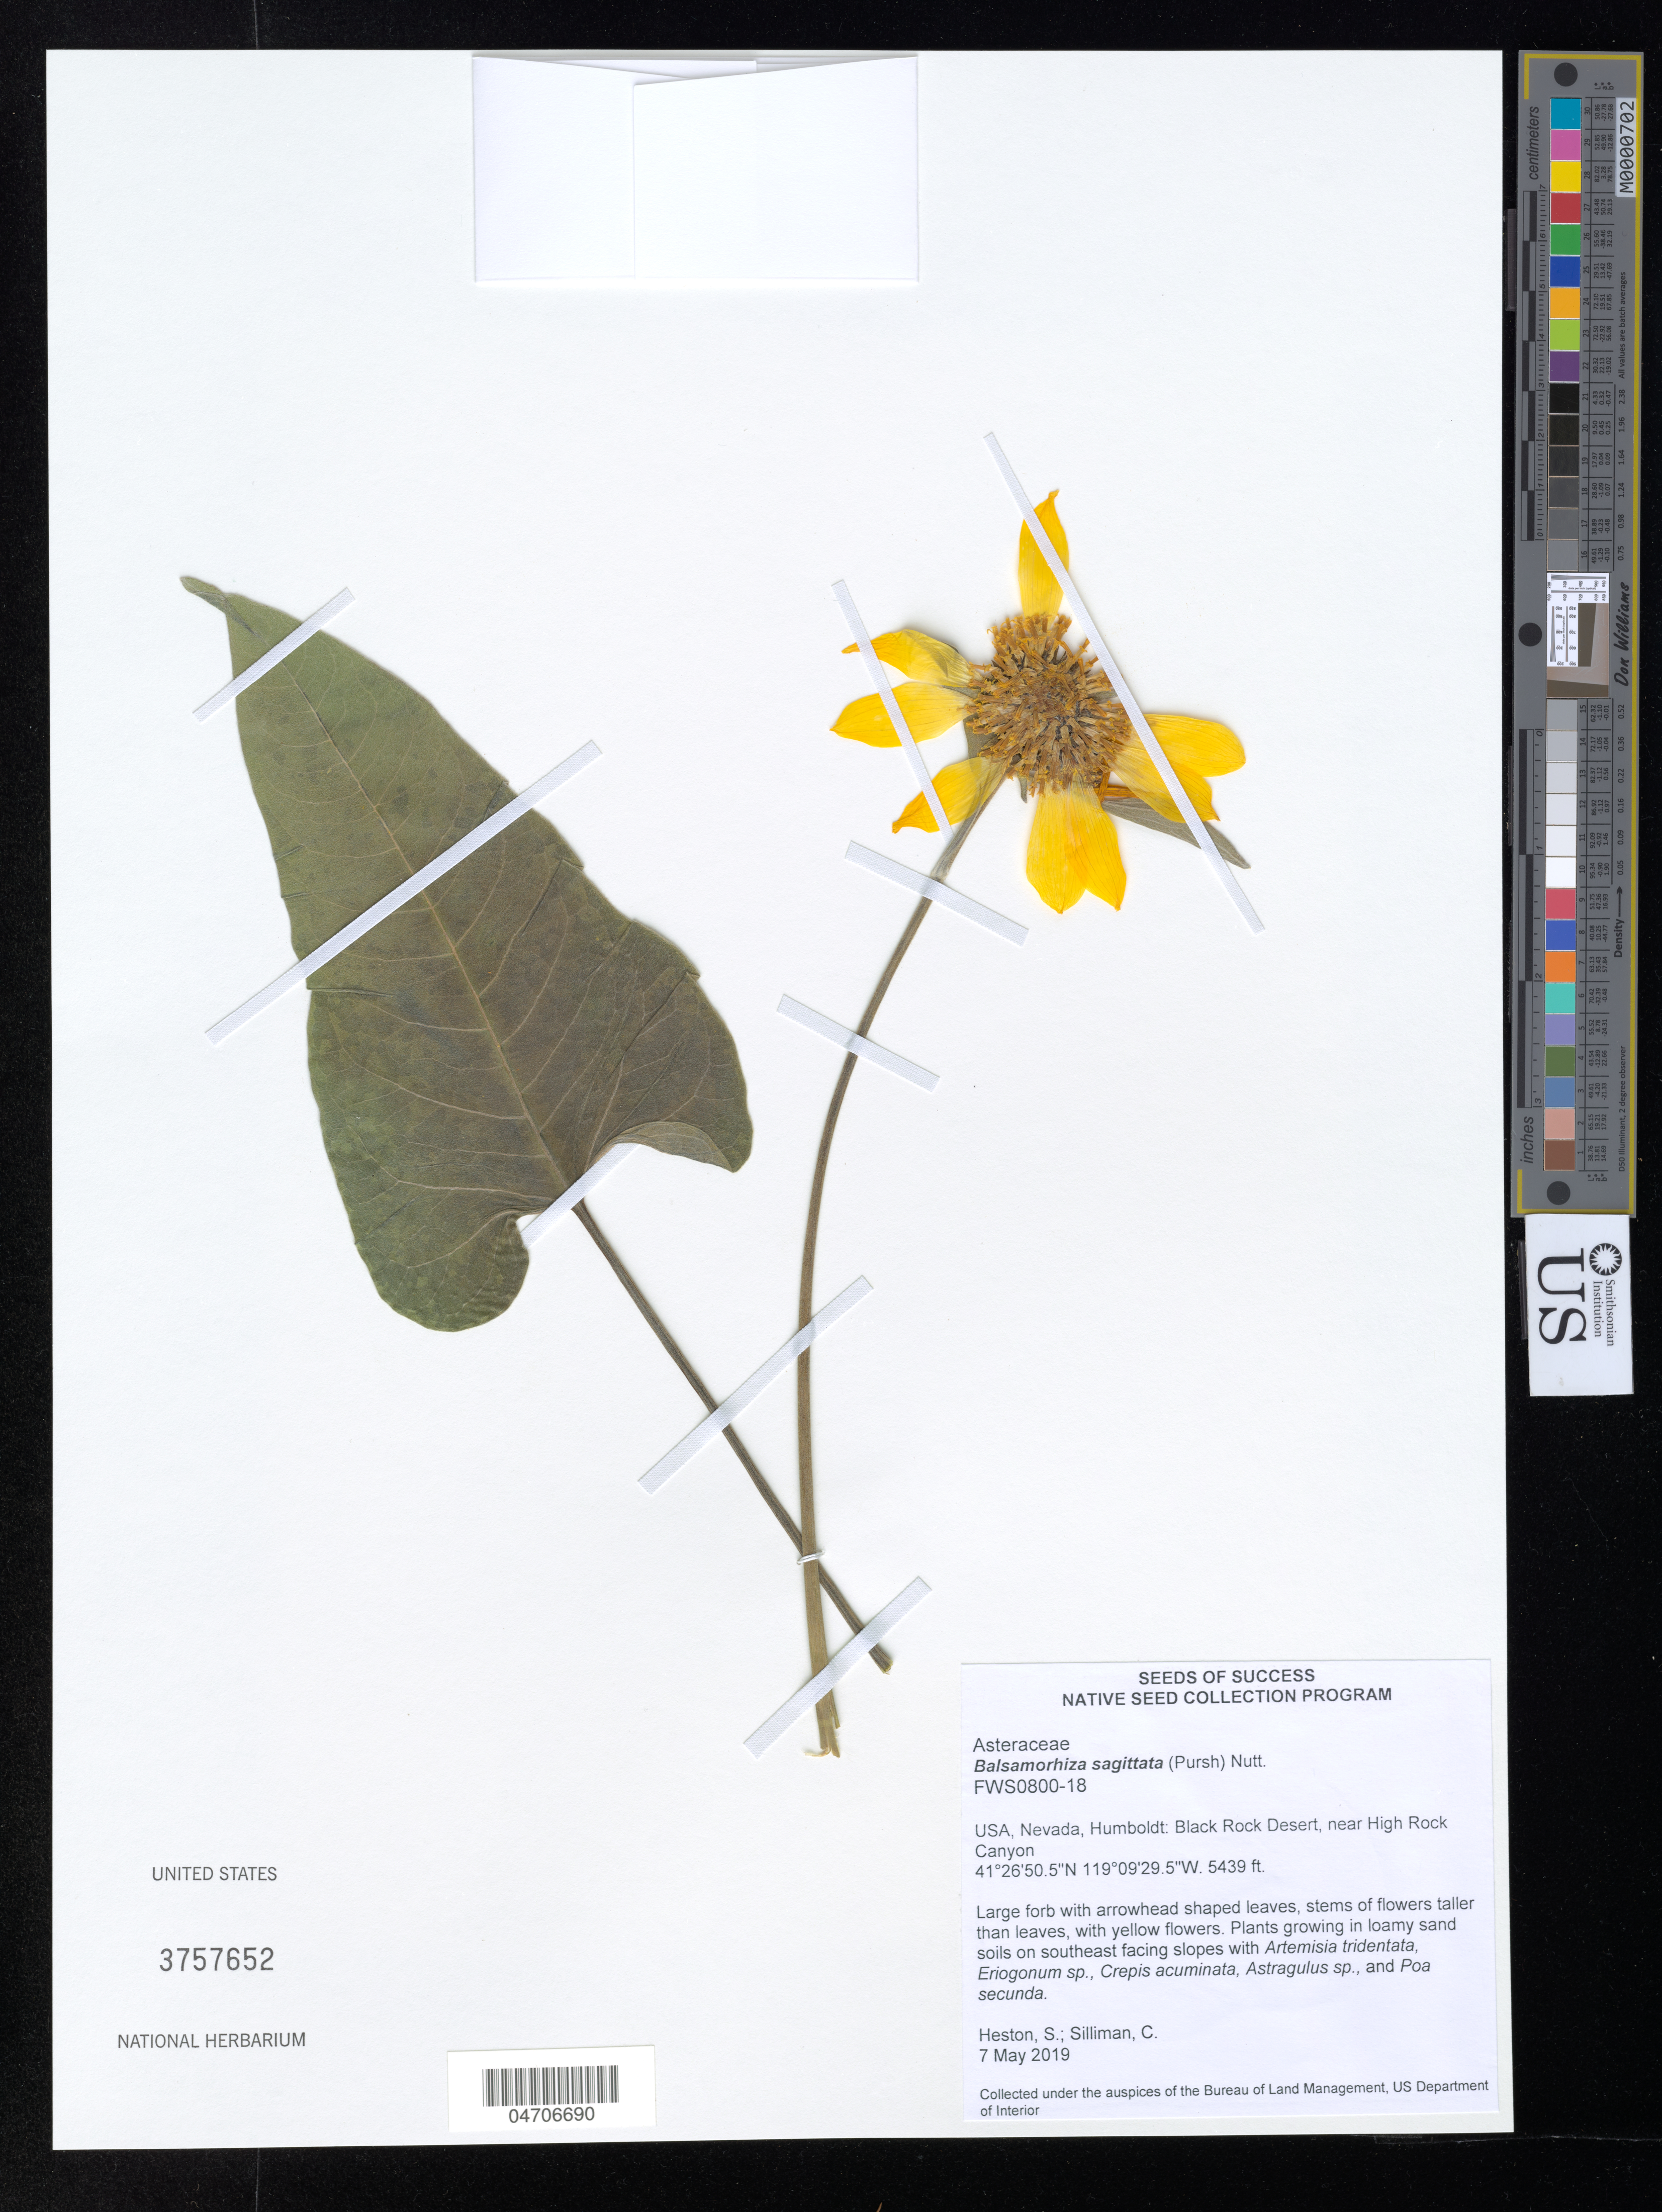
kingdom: Plantae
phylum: Tracheophyta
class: Magnoliopsida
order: Asterales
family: Asteraceae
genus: Balsamorhiza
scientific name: Balsamorhiza sagittata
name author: (Pursh) Nutt.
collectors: S. Heston & C. Silliman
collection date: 2019-05-07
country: United States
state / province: Nevada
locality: Humboldt: Black Rock Dessert, near High Rock Canyon.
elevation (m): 1658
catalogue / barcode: US 3757652